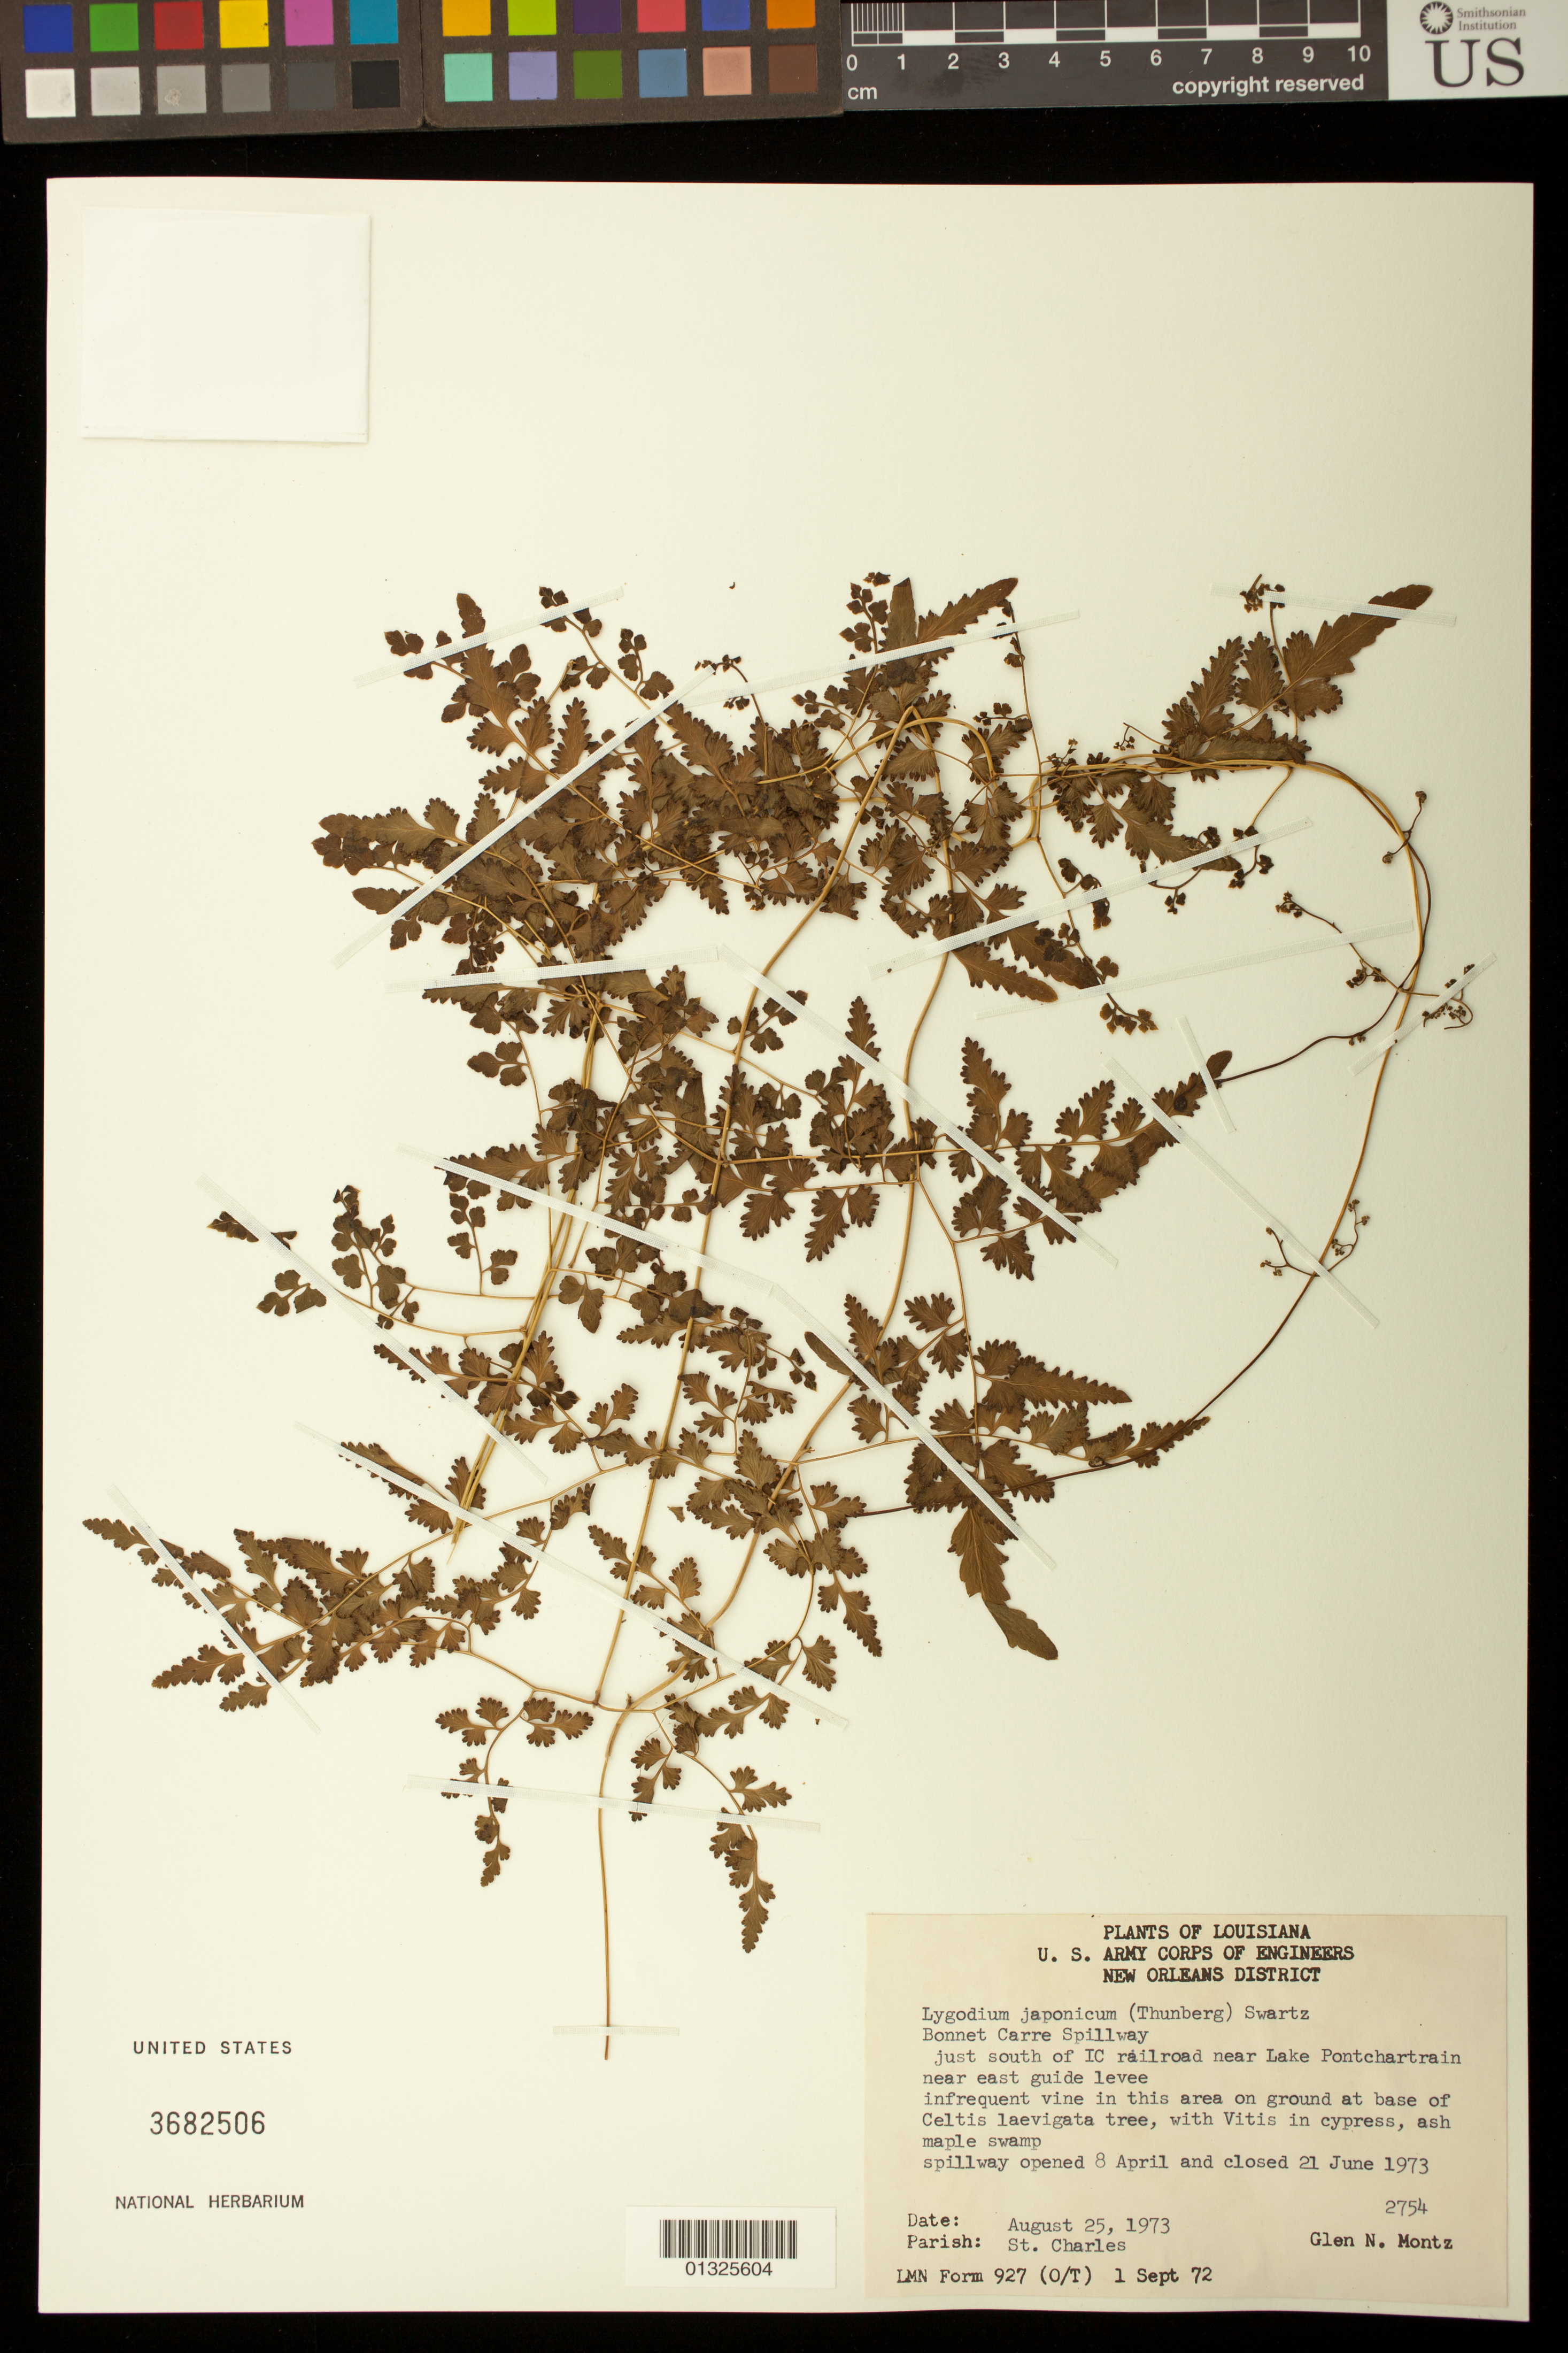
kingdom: Plantae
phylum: Tracheophyta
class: Polypodiopsida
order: Schizaeales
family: Lygodiaceae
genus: Lygodium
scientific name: Lygodium japonicum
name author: (Thunb.) Sw.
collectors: G. Montz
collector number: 2754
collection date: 1973-08-25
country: United States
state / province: Louisiana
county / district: St. Charles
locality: New Orleans District.Bonnet Carre Spillway just south of IC railroad near Lake Pontchartrain near east guide levee. Spillway opened 8 April and closed 21 June 1973.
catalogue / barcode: US 3682506